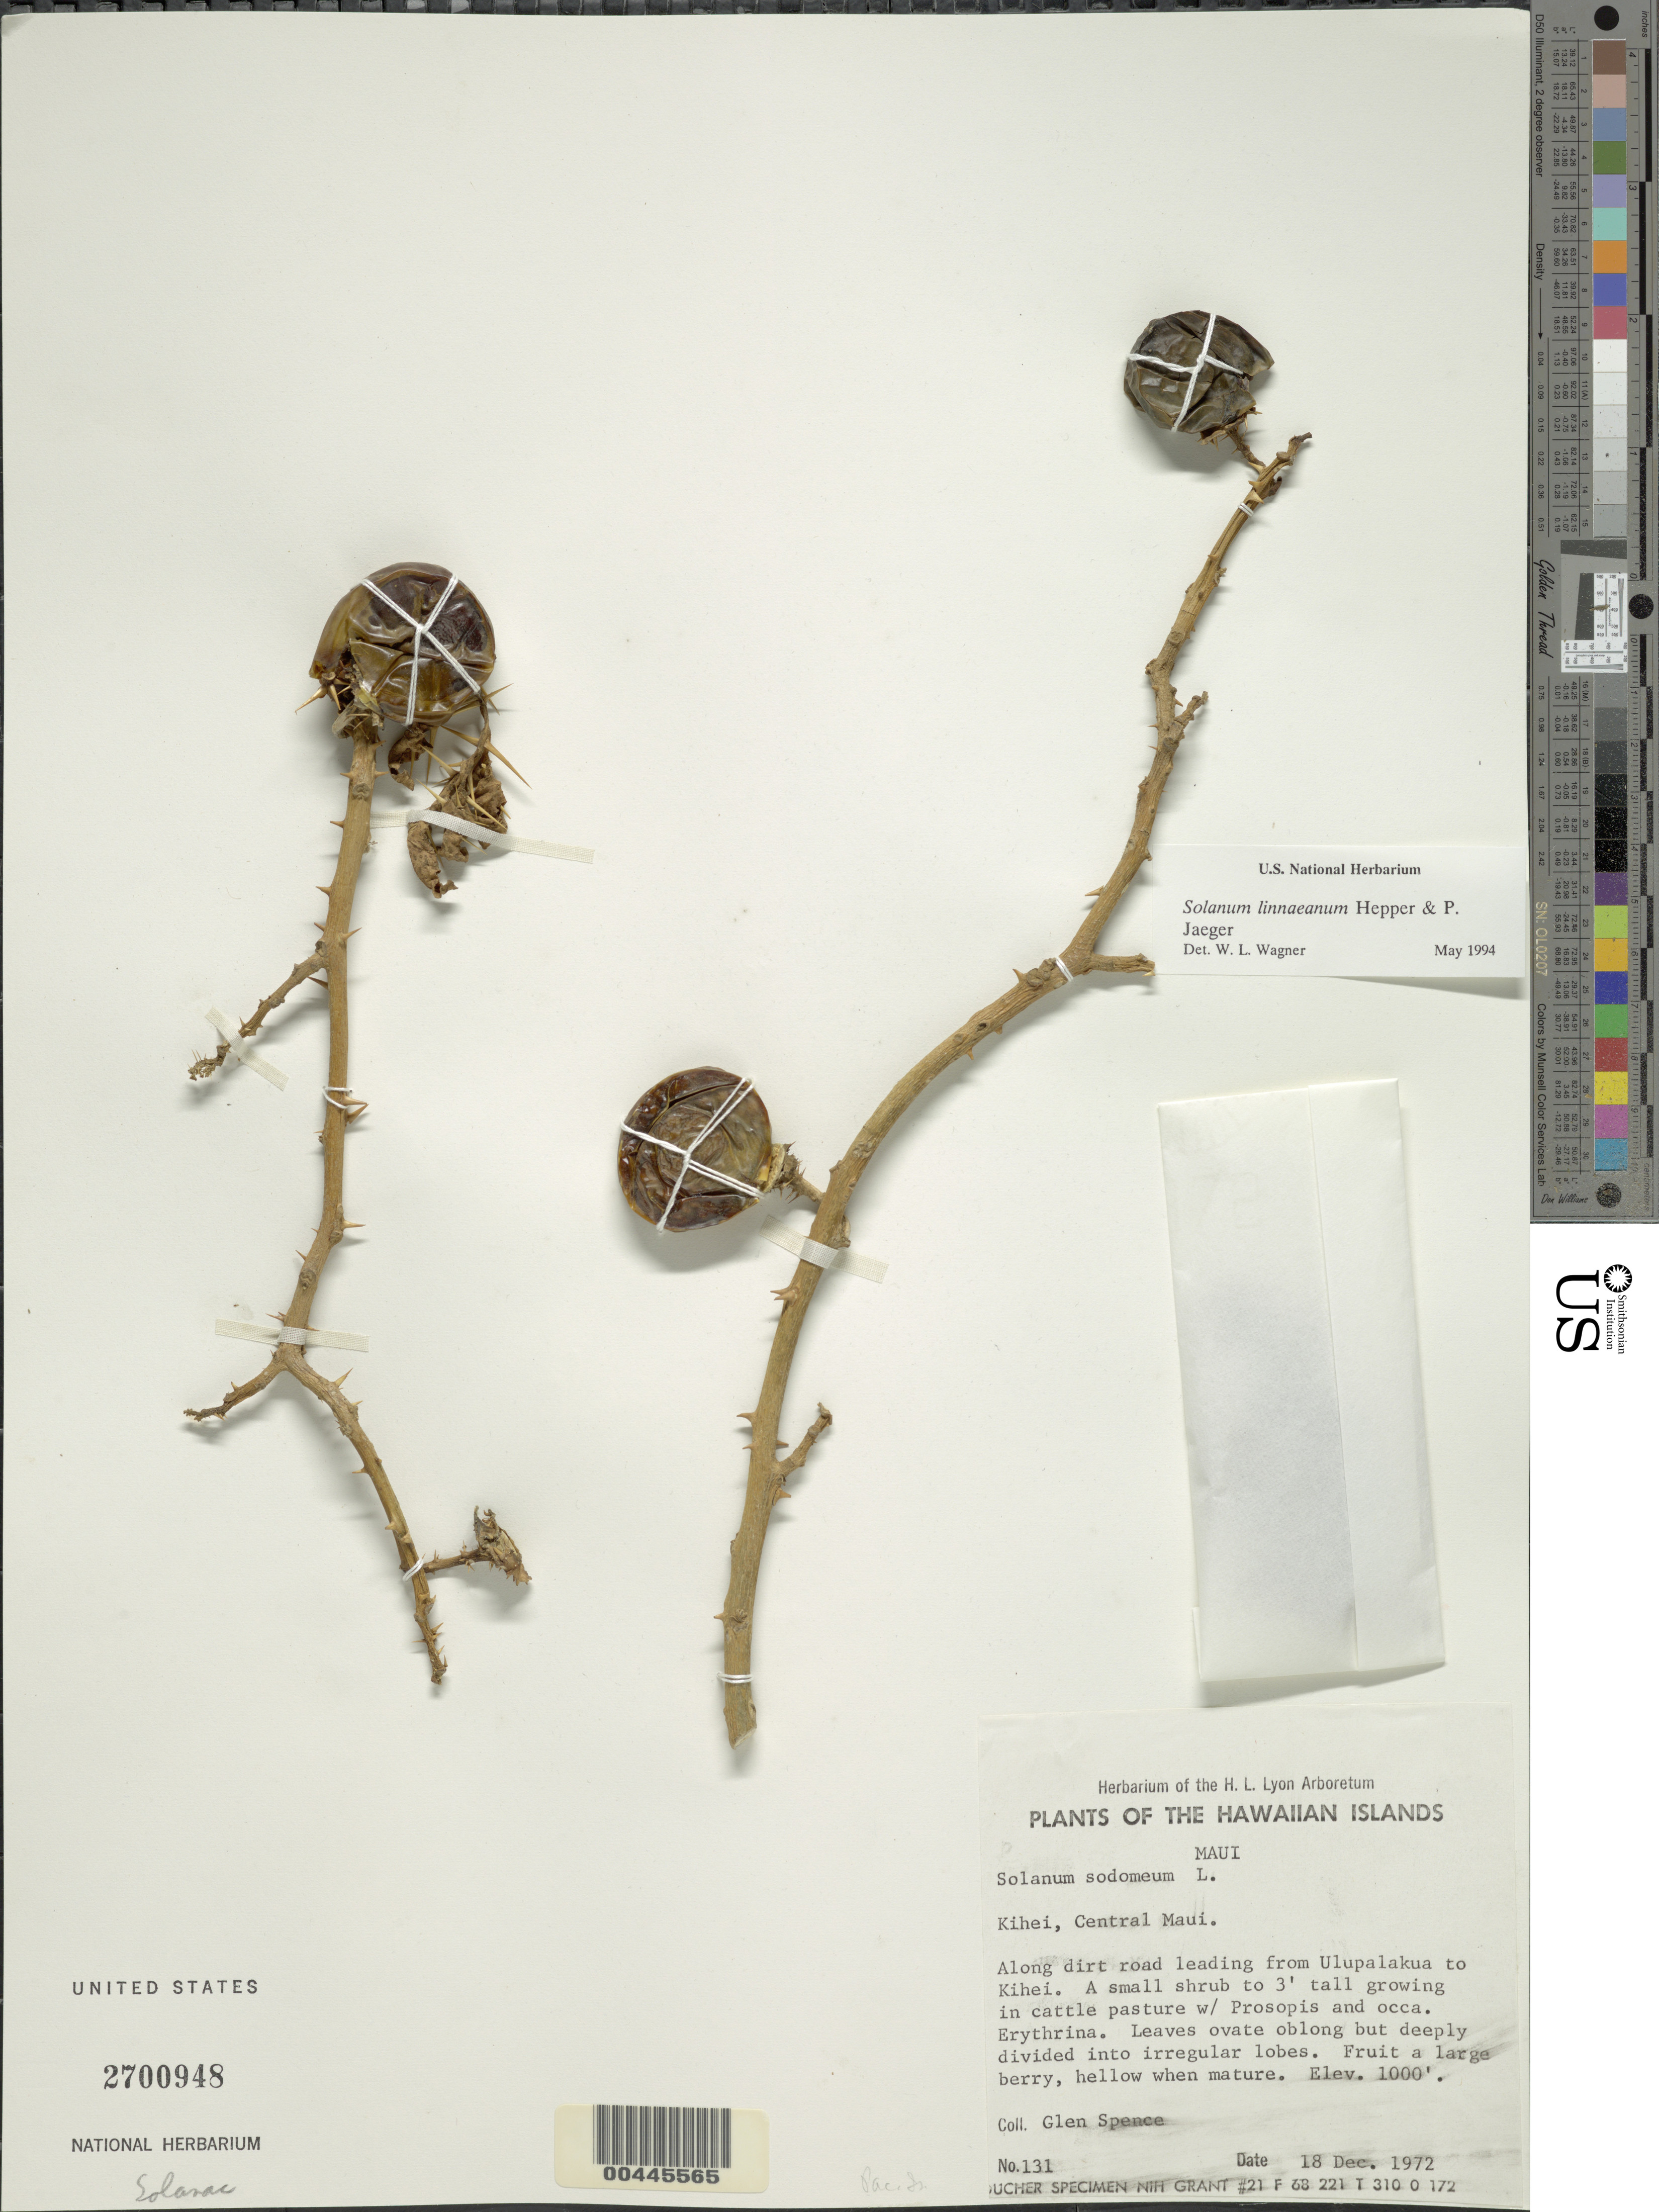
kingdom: Plantae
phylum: Tracheophyta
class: Magnoliopsida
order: Solanales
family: Solanaceae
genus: Solanum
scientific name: Solanum linnaeanum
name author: Hepper & P.-M.L.Jaeger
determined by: Wagner, W. L., (BOT), Smithsonian Institution - National Museum of Natural History (UNITED STATES)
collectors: G. Spence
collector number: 131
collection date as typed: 18 Dec 1972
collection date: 1972-12-18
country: United States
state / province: Hawaii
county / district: Maui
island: Maui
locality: Along dirt rd. leading from Ulupalakua to Kihei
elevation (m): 305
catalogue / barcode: US 2700948